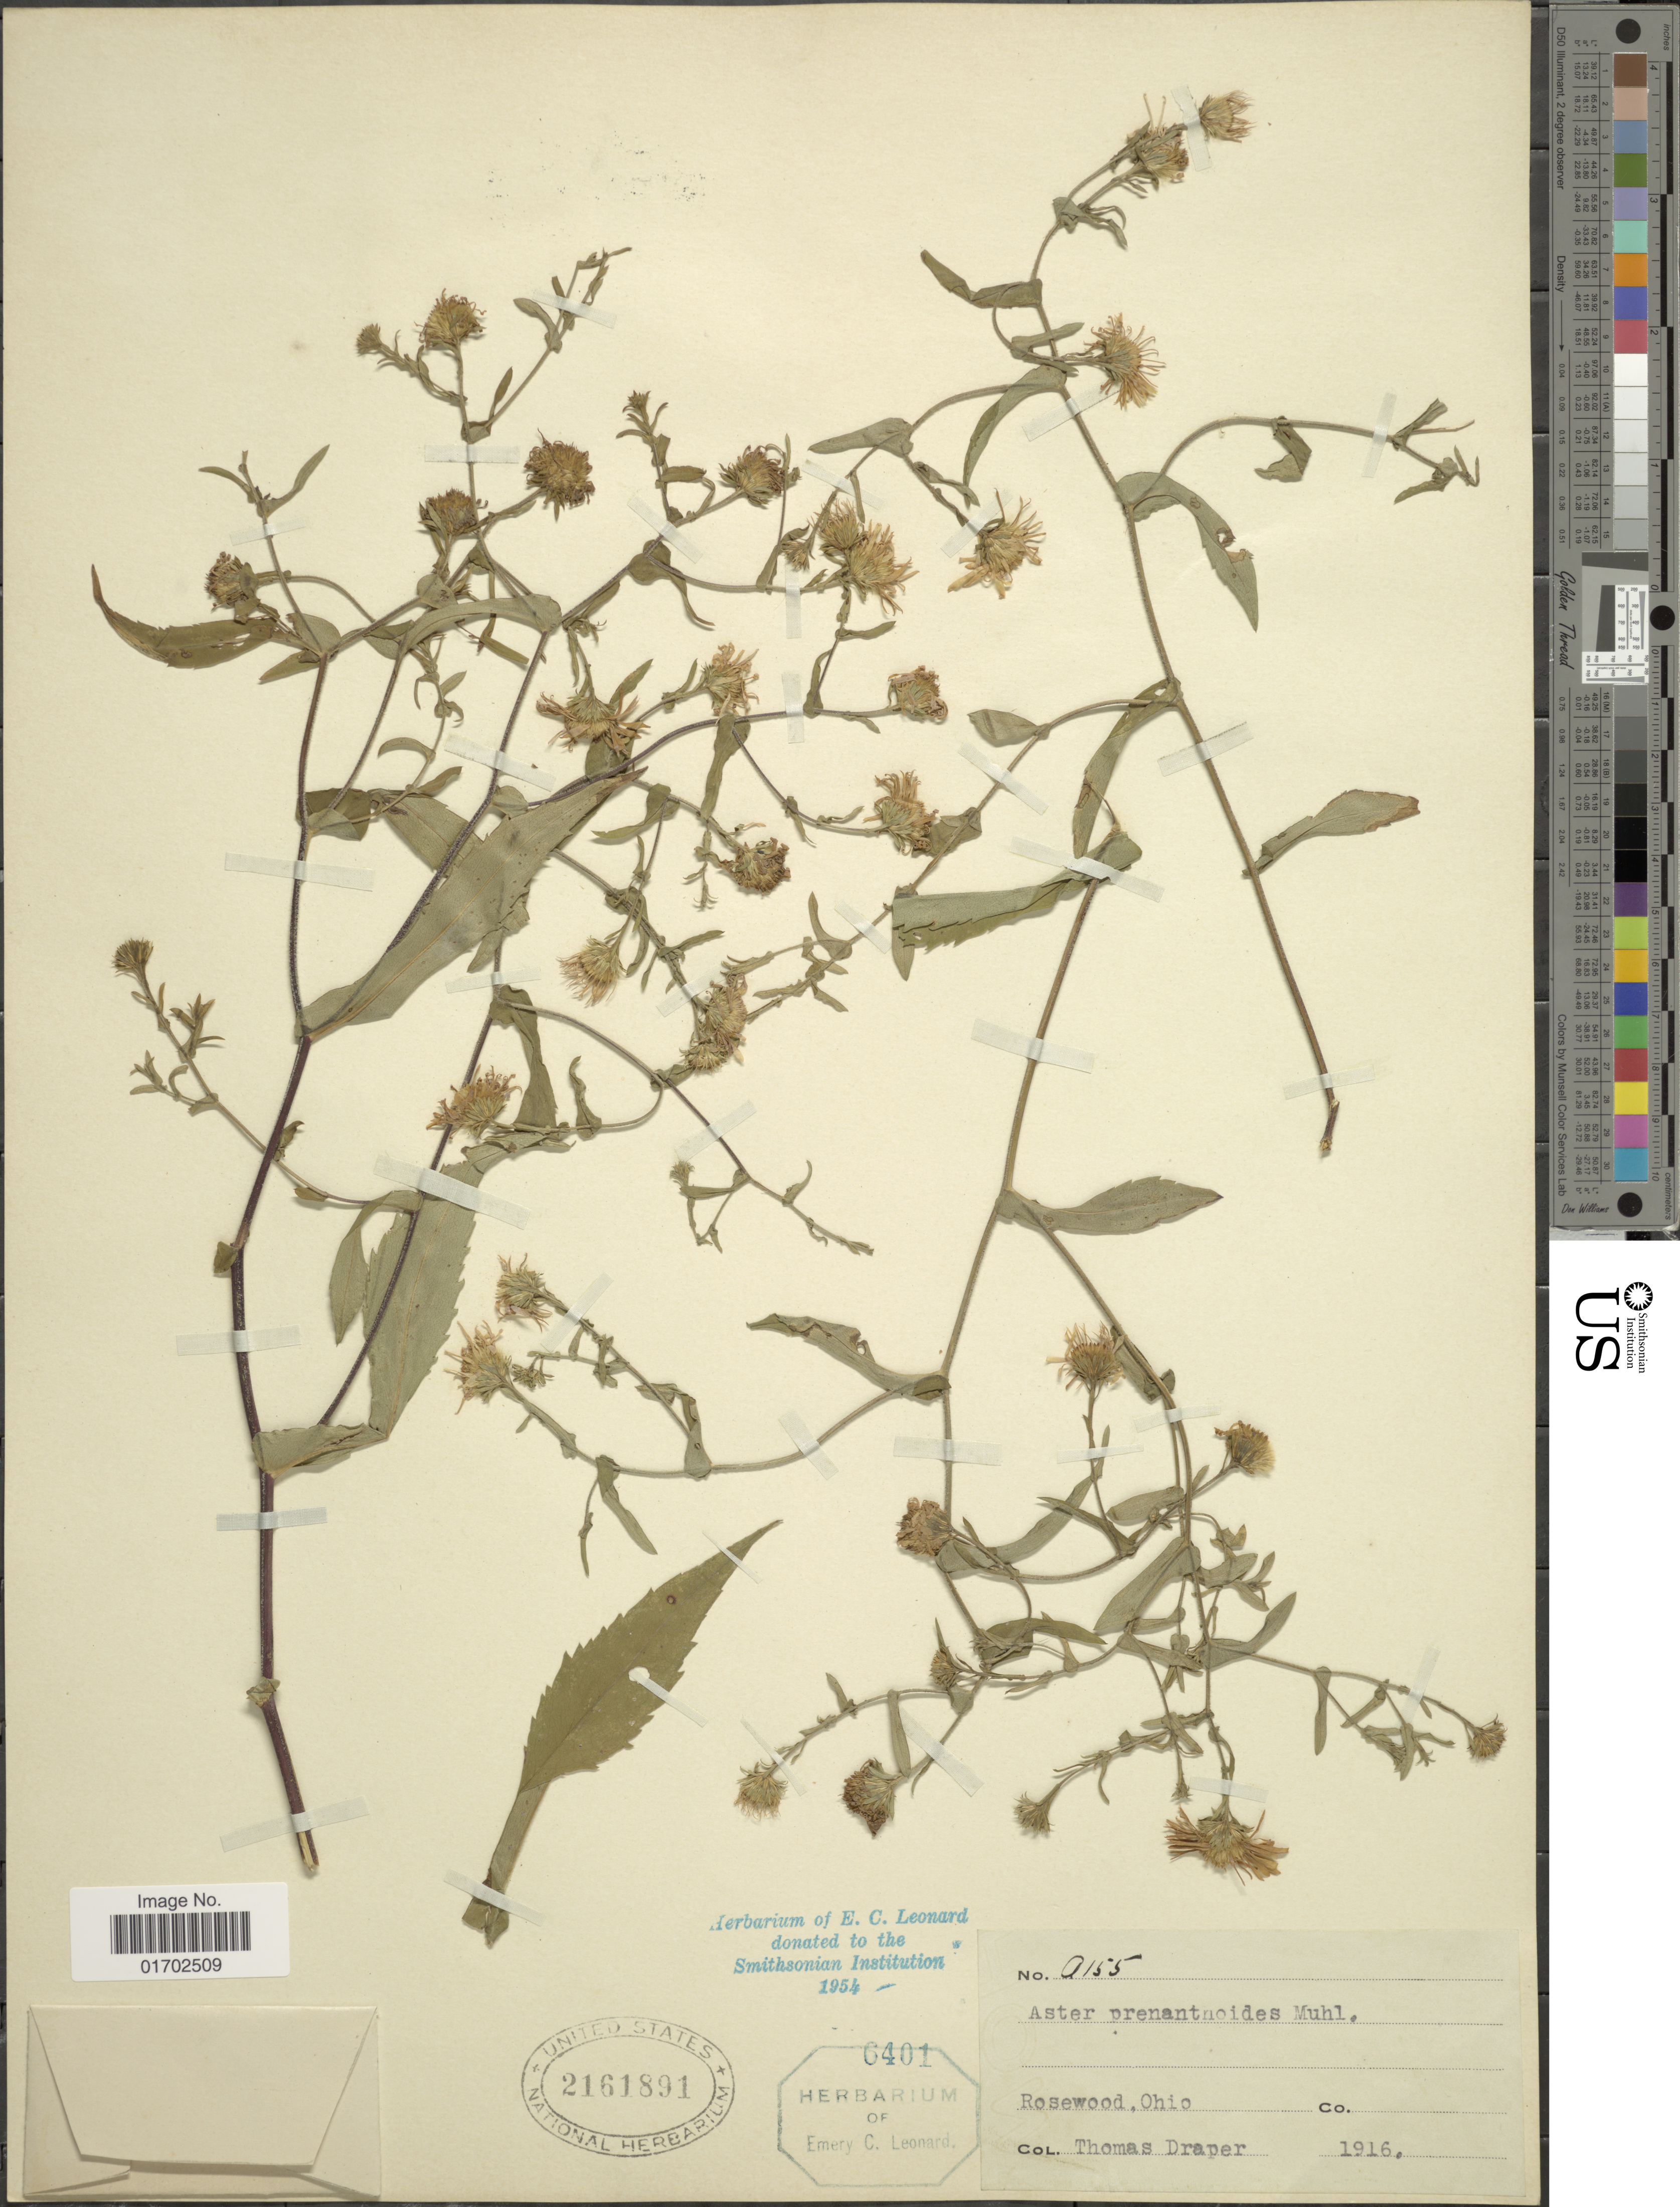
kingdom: Plantae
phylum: Tracheophyta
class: Magnoliopsida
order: Asterales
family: Asteraceae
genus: Symphyotrichum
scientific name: Symphyotrichum prenanthoides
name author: (Muhl. ex Willd.) G.L. Nesom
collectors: T. Draper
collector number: A155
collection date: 1916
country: United States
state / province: Ohio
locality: Rosewood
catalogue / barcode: US 2161891